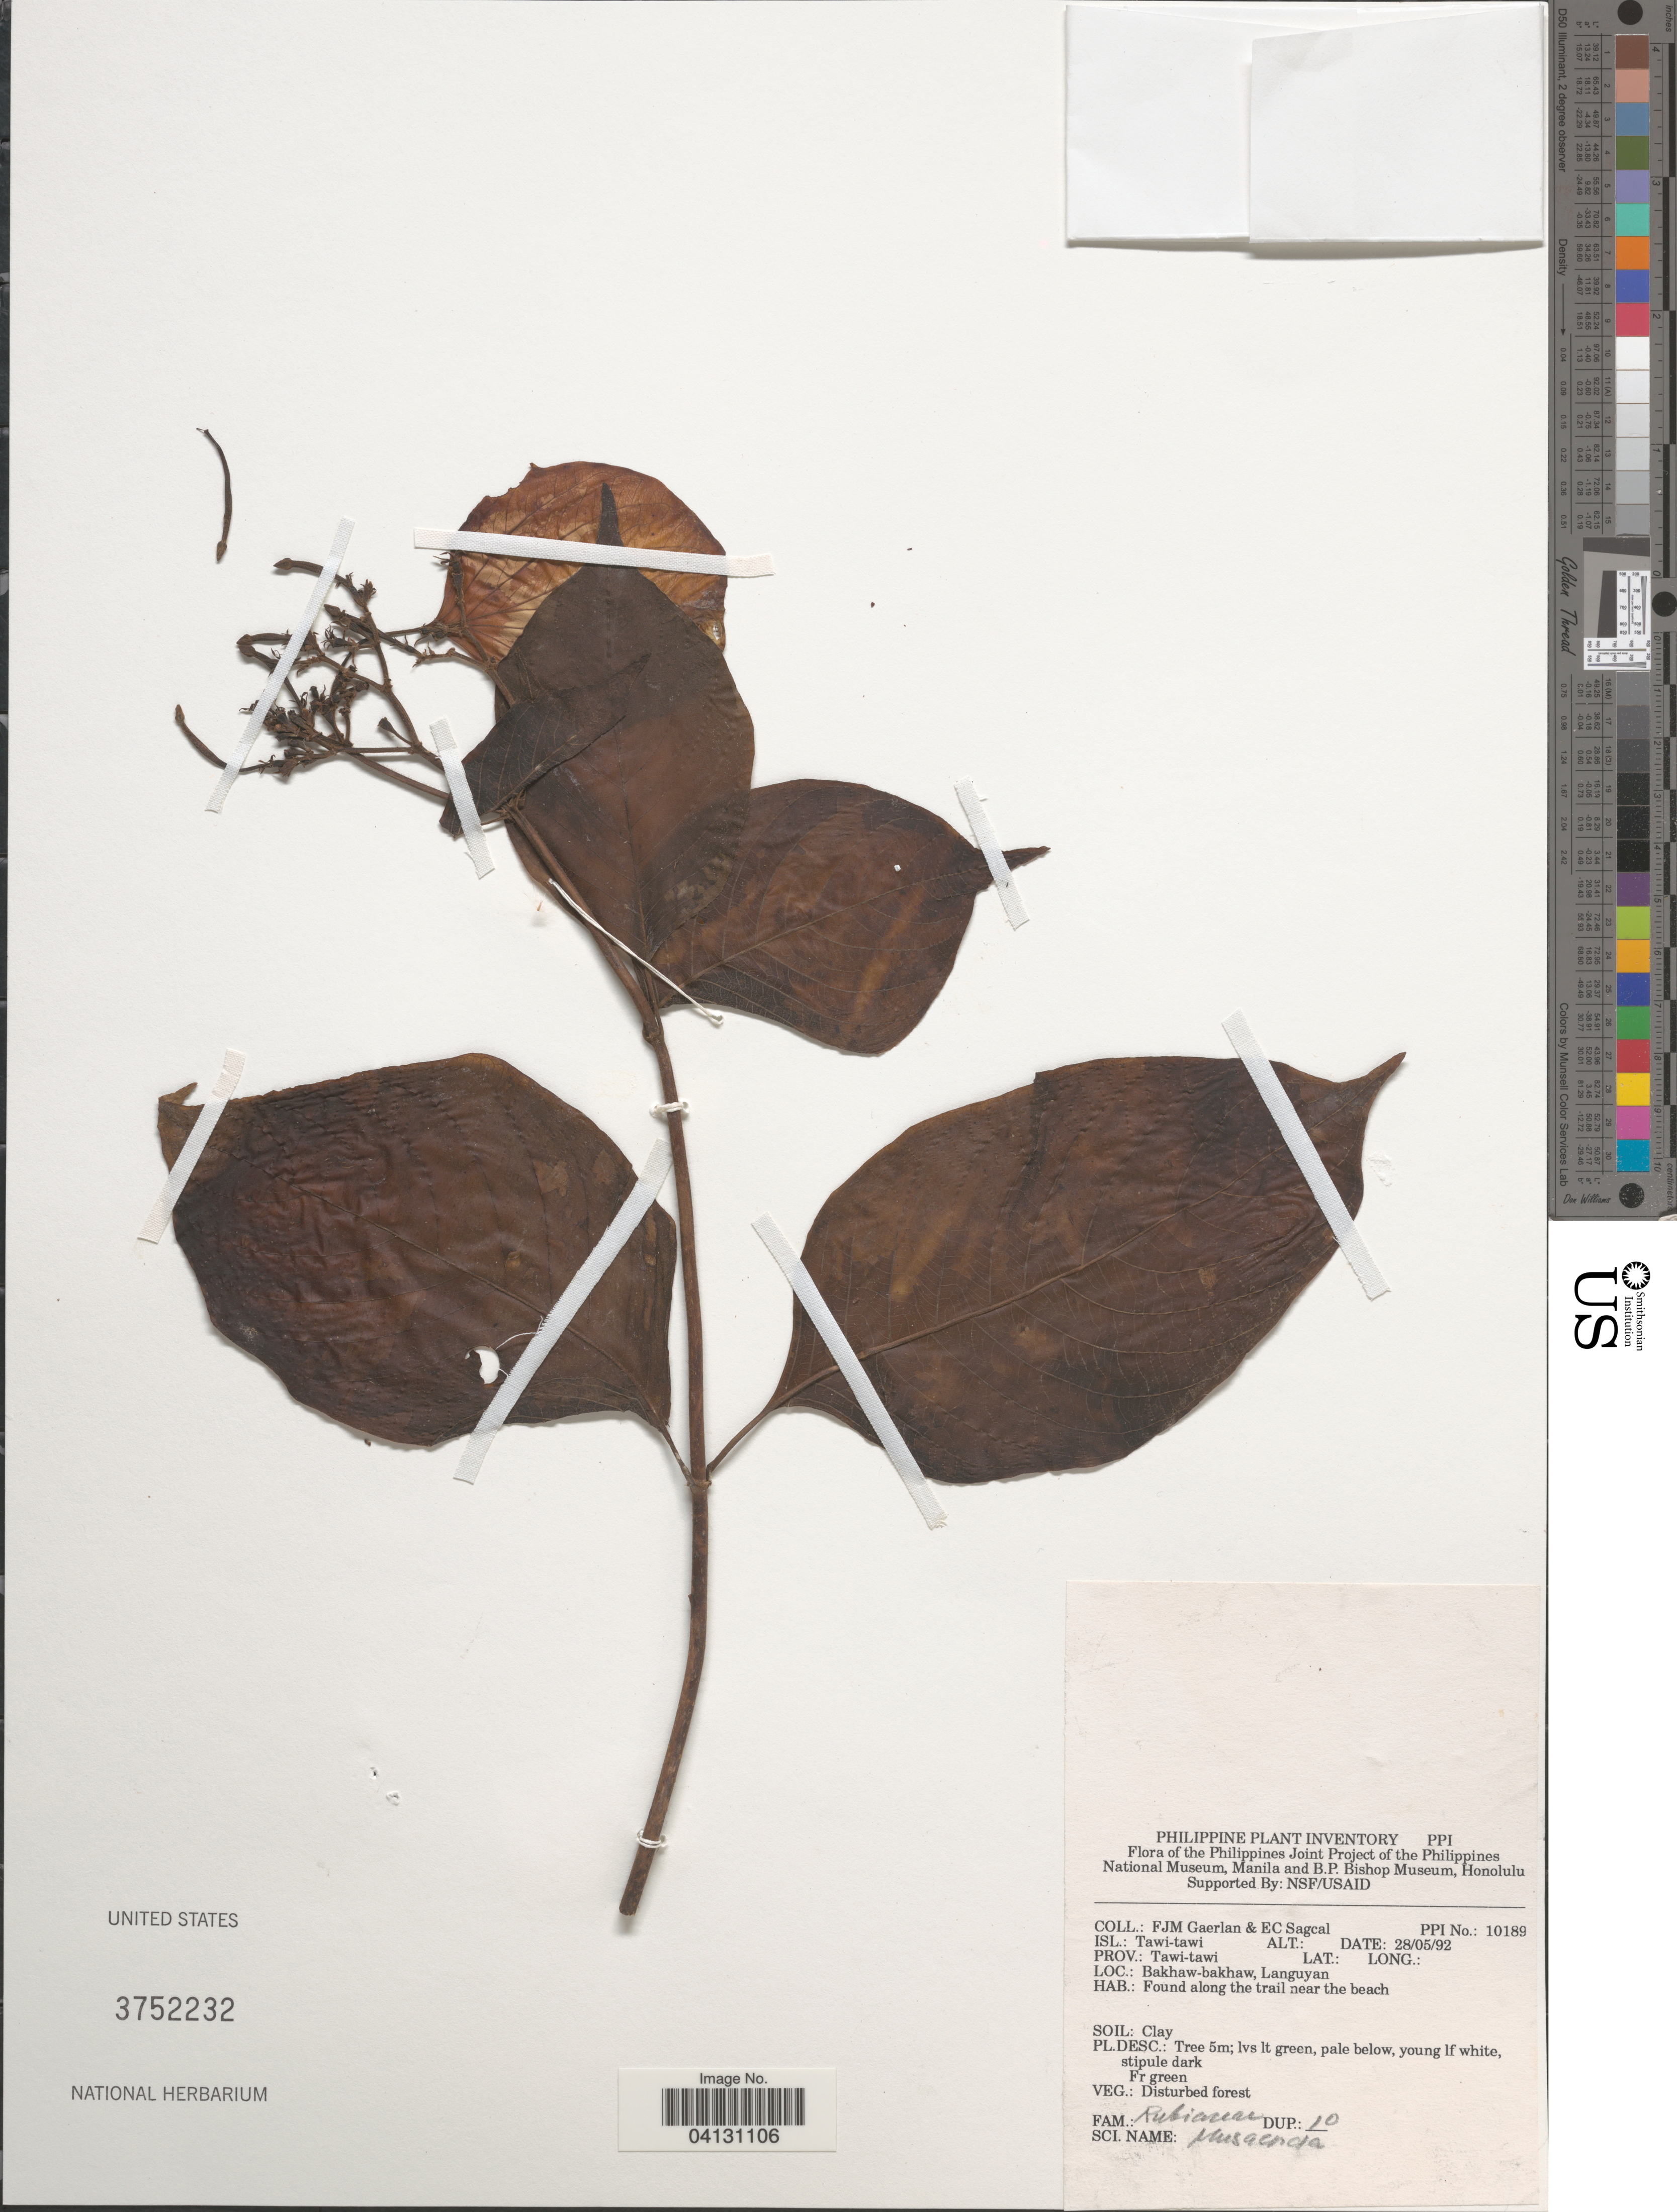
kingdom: Plantae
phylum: Tracheophyta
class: Magnoliopsida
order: Gentianales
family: Rubiaceae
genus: Mussaenda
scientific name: Mussaenda sp.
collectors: F. Gaerlan & E. Sagcal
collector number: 10189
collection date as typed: Transcribed d/m/y: 28/5/92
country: Philippines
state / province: Muslim Mindanao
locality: The Philippines Joint Project of the Philippines National Museum, Manila and B.P. Bishop Museum, Honolulu. Isl.: Tawi-tawi. Prov.: Tawi-tawi. Bakhaw-bakhaw, Languyan. Along the trail near the beach.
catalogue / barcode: US 3752232